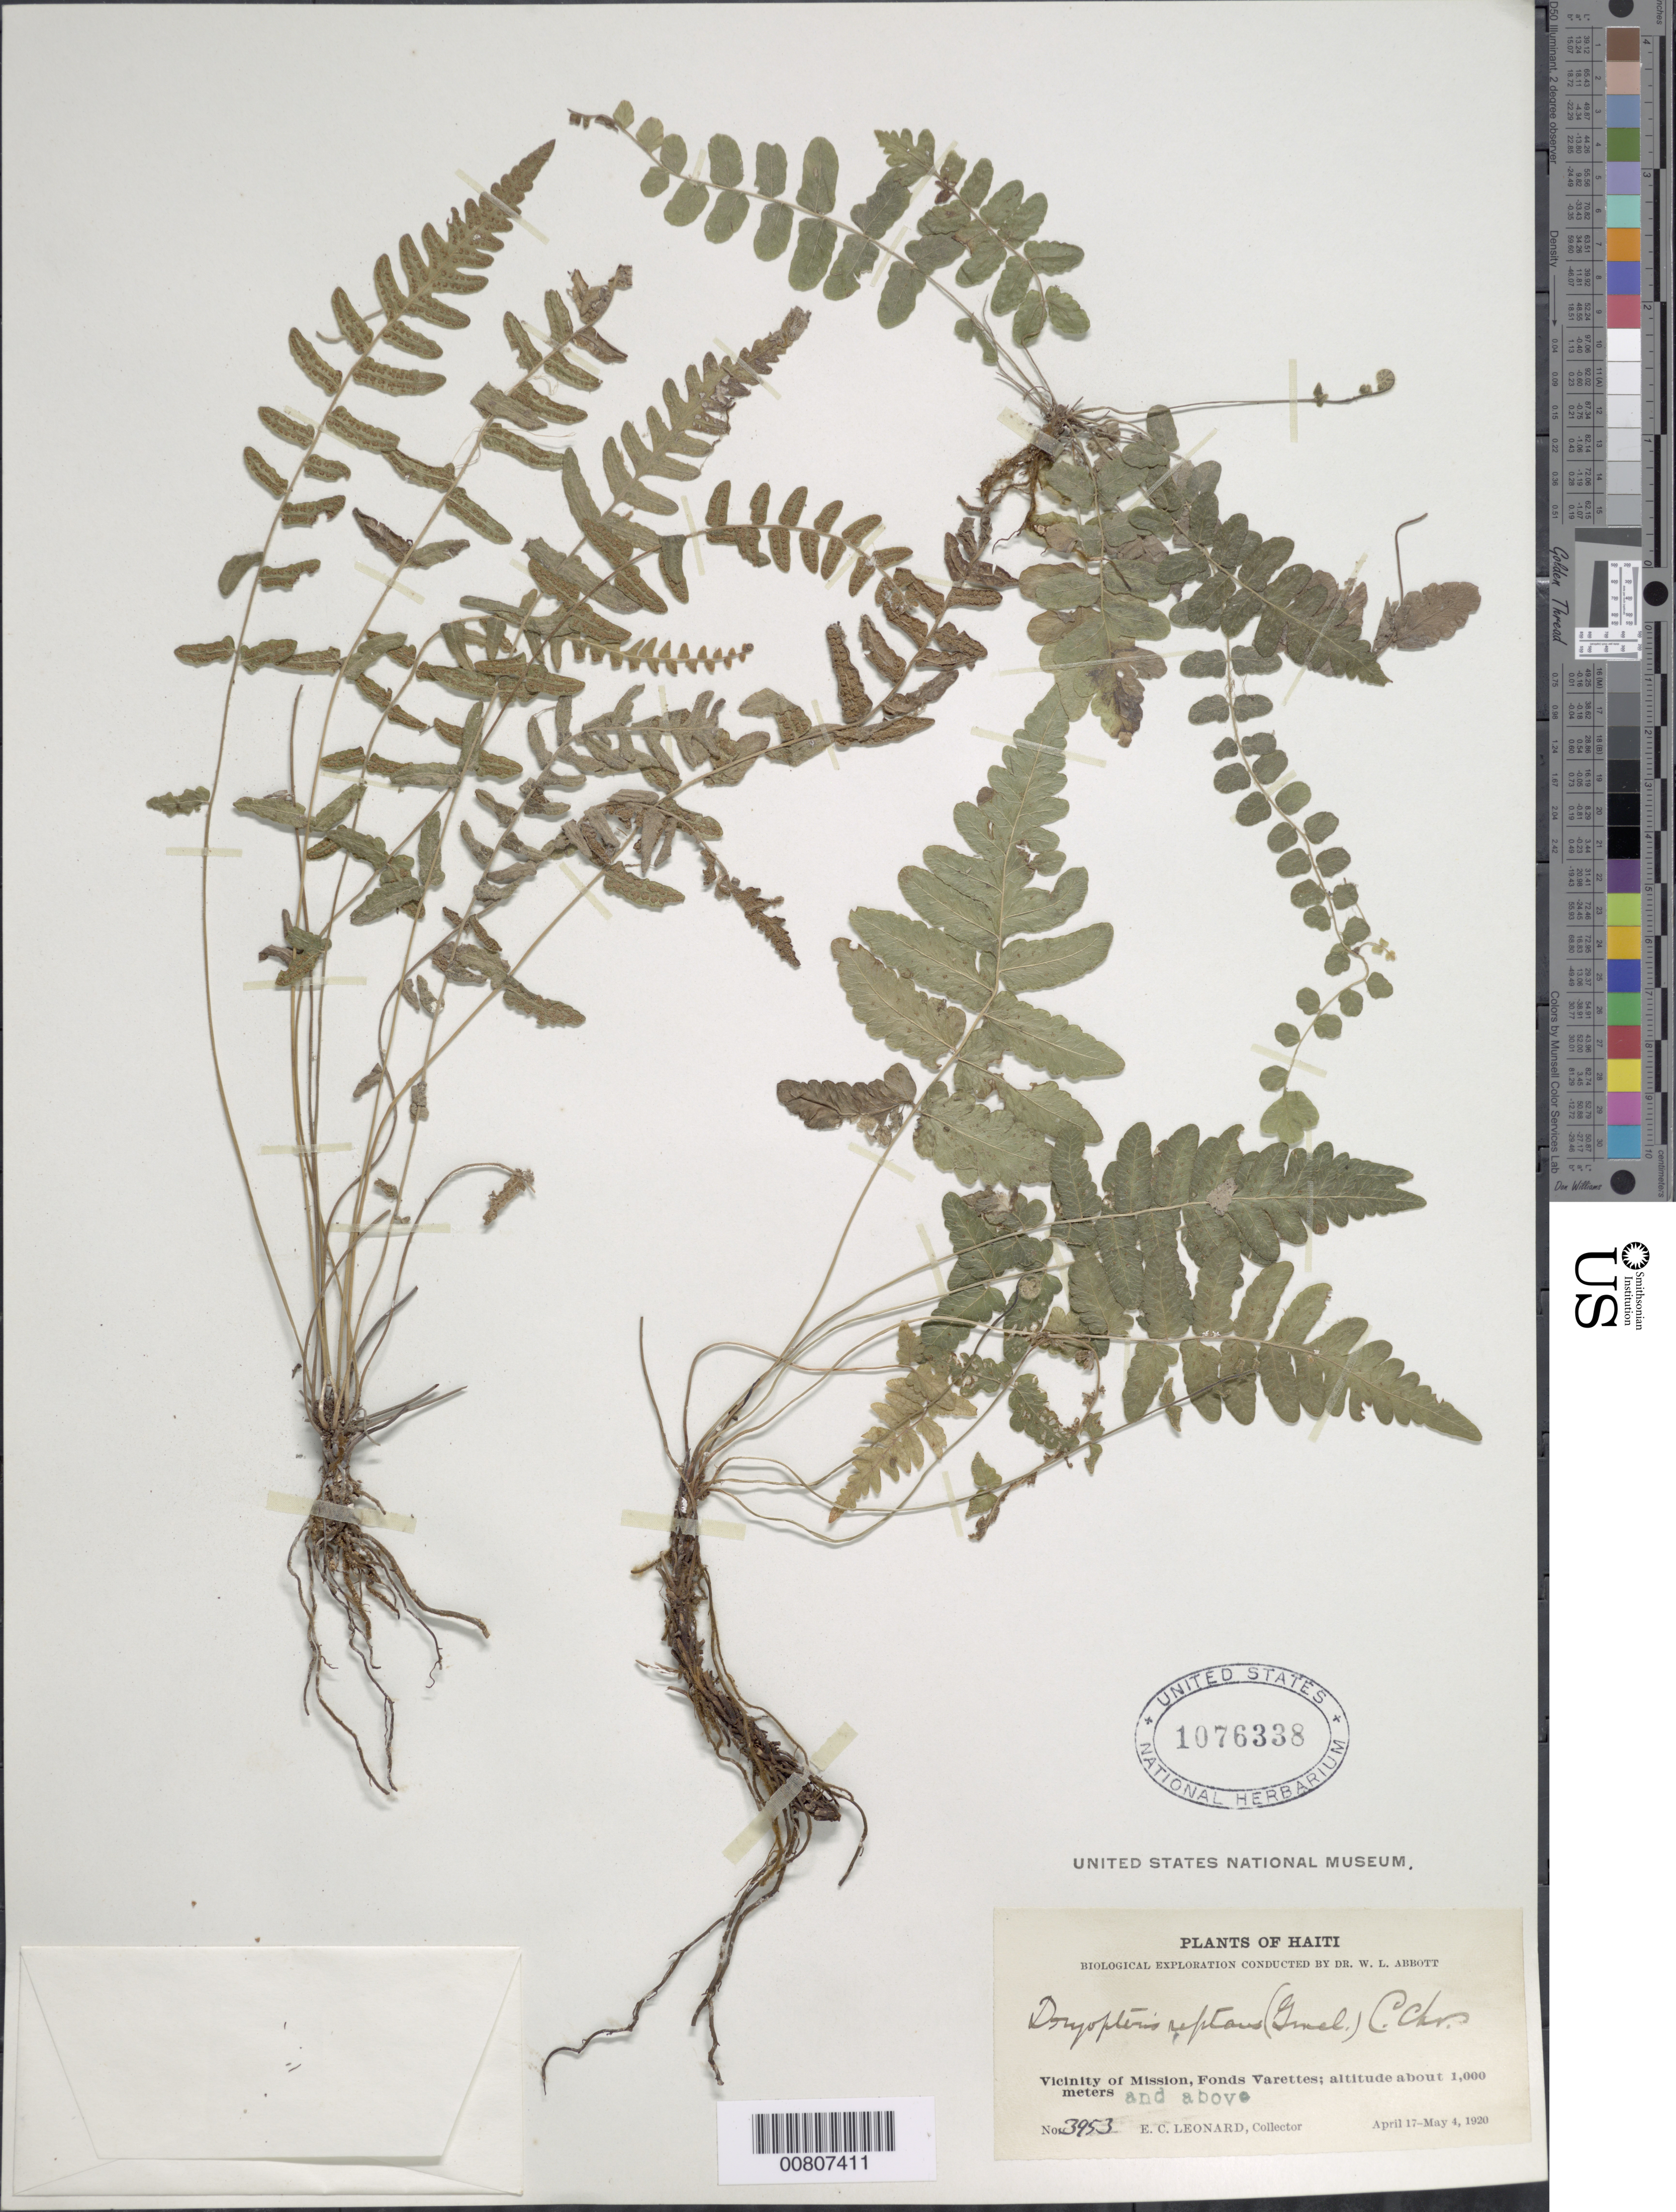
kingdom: Plantae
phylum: Tracheophyta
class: Polypodiopsida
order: Polypodiales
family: Thelypteridaceae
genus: Goniopteris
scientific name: Goniopteris reptans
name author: (J.F. Gmel.) C. Presl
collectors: E. C. Leonard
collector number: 3953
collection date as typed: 17 Apr 1920 to 04 May 1920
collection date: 1920-04-17/1920-05-04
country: Haiti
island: Hispaniola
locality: Mission vicinity, Fonds Varettes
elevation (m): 1000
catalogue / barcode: US 1076338